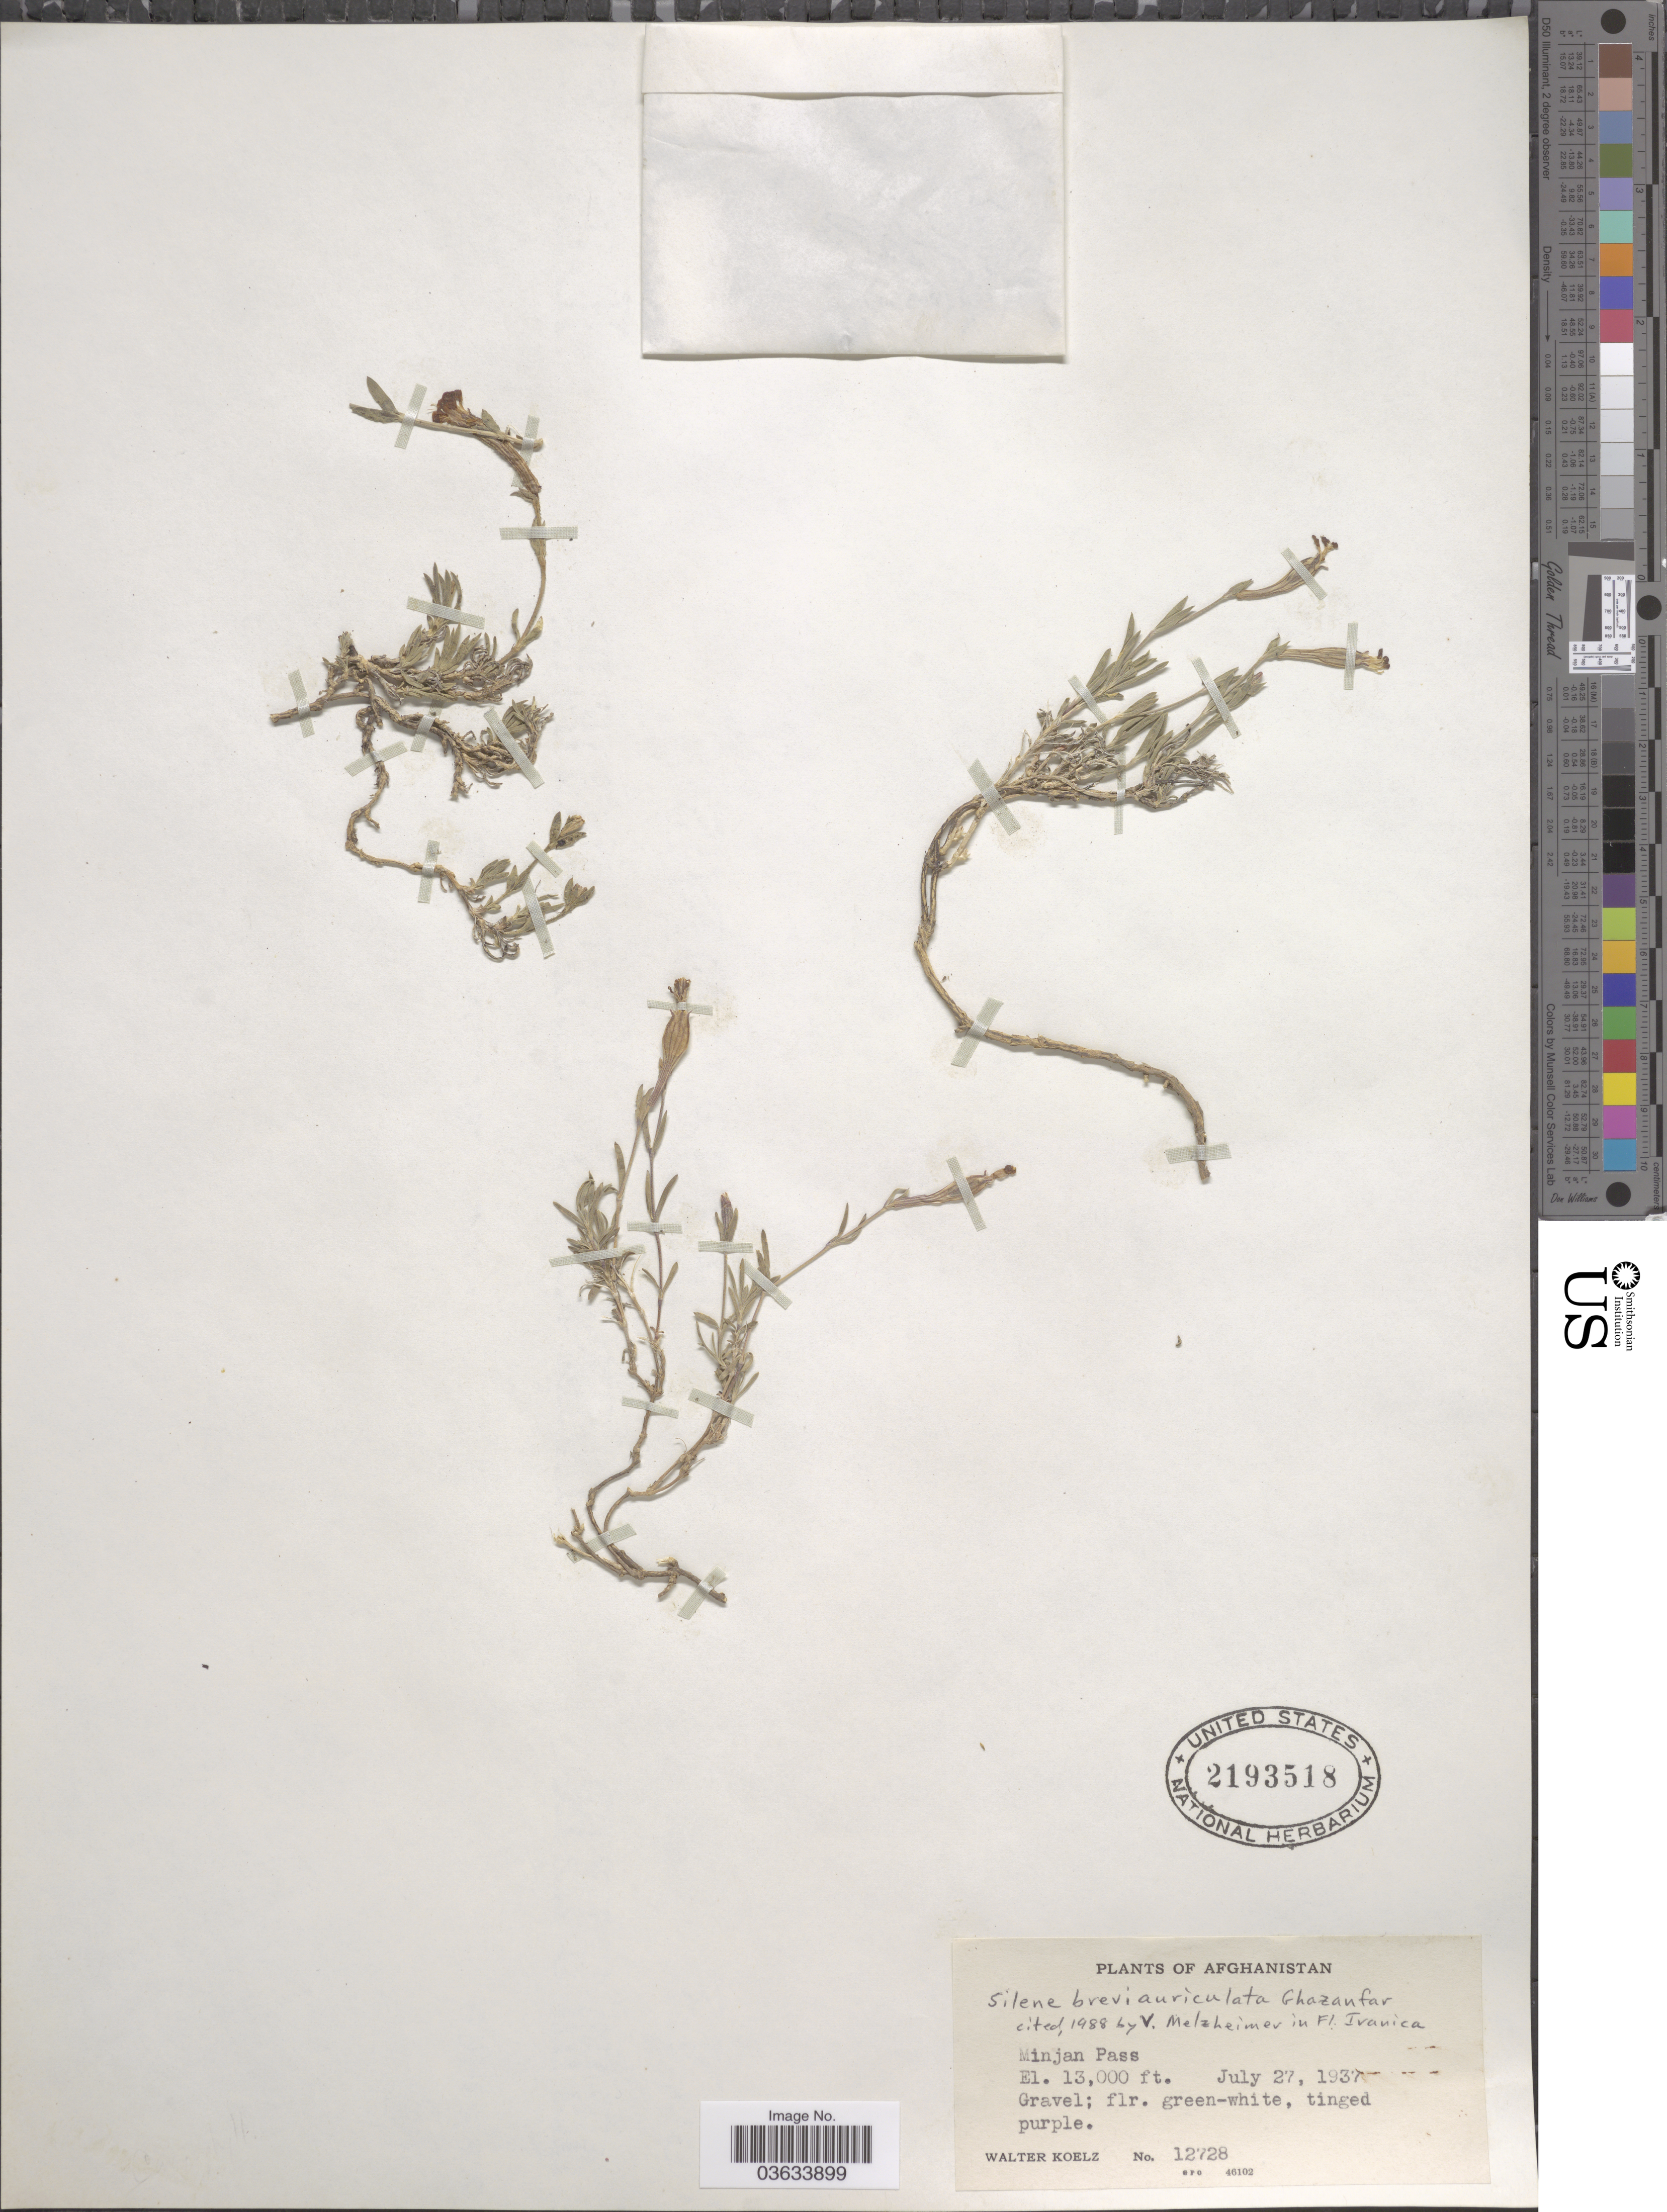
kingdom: Plantae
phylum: Tracheophyta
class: Magnoliopsida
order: Caryophyllales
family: Caryophyllaceae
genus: Silene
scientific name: Silene breviauriculata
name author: Ghaz.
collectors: W. N. Koelz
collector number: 12728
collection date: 1937-07-27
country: Afghanistan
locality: Minjan Pass.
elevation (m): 3962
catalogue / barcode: US 2193518